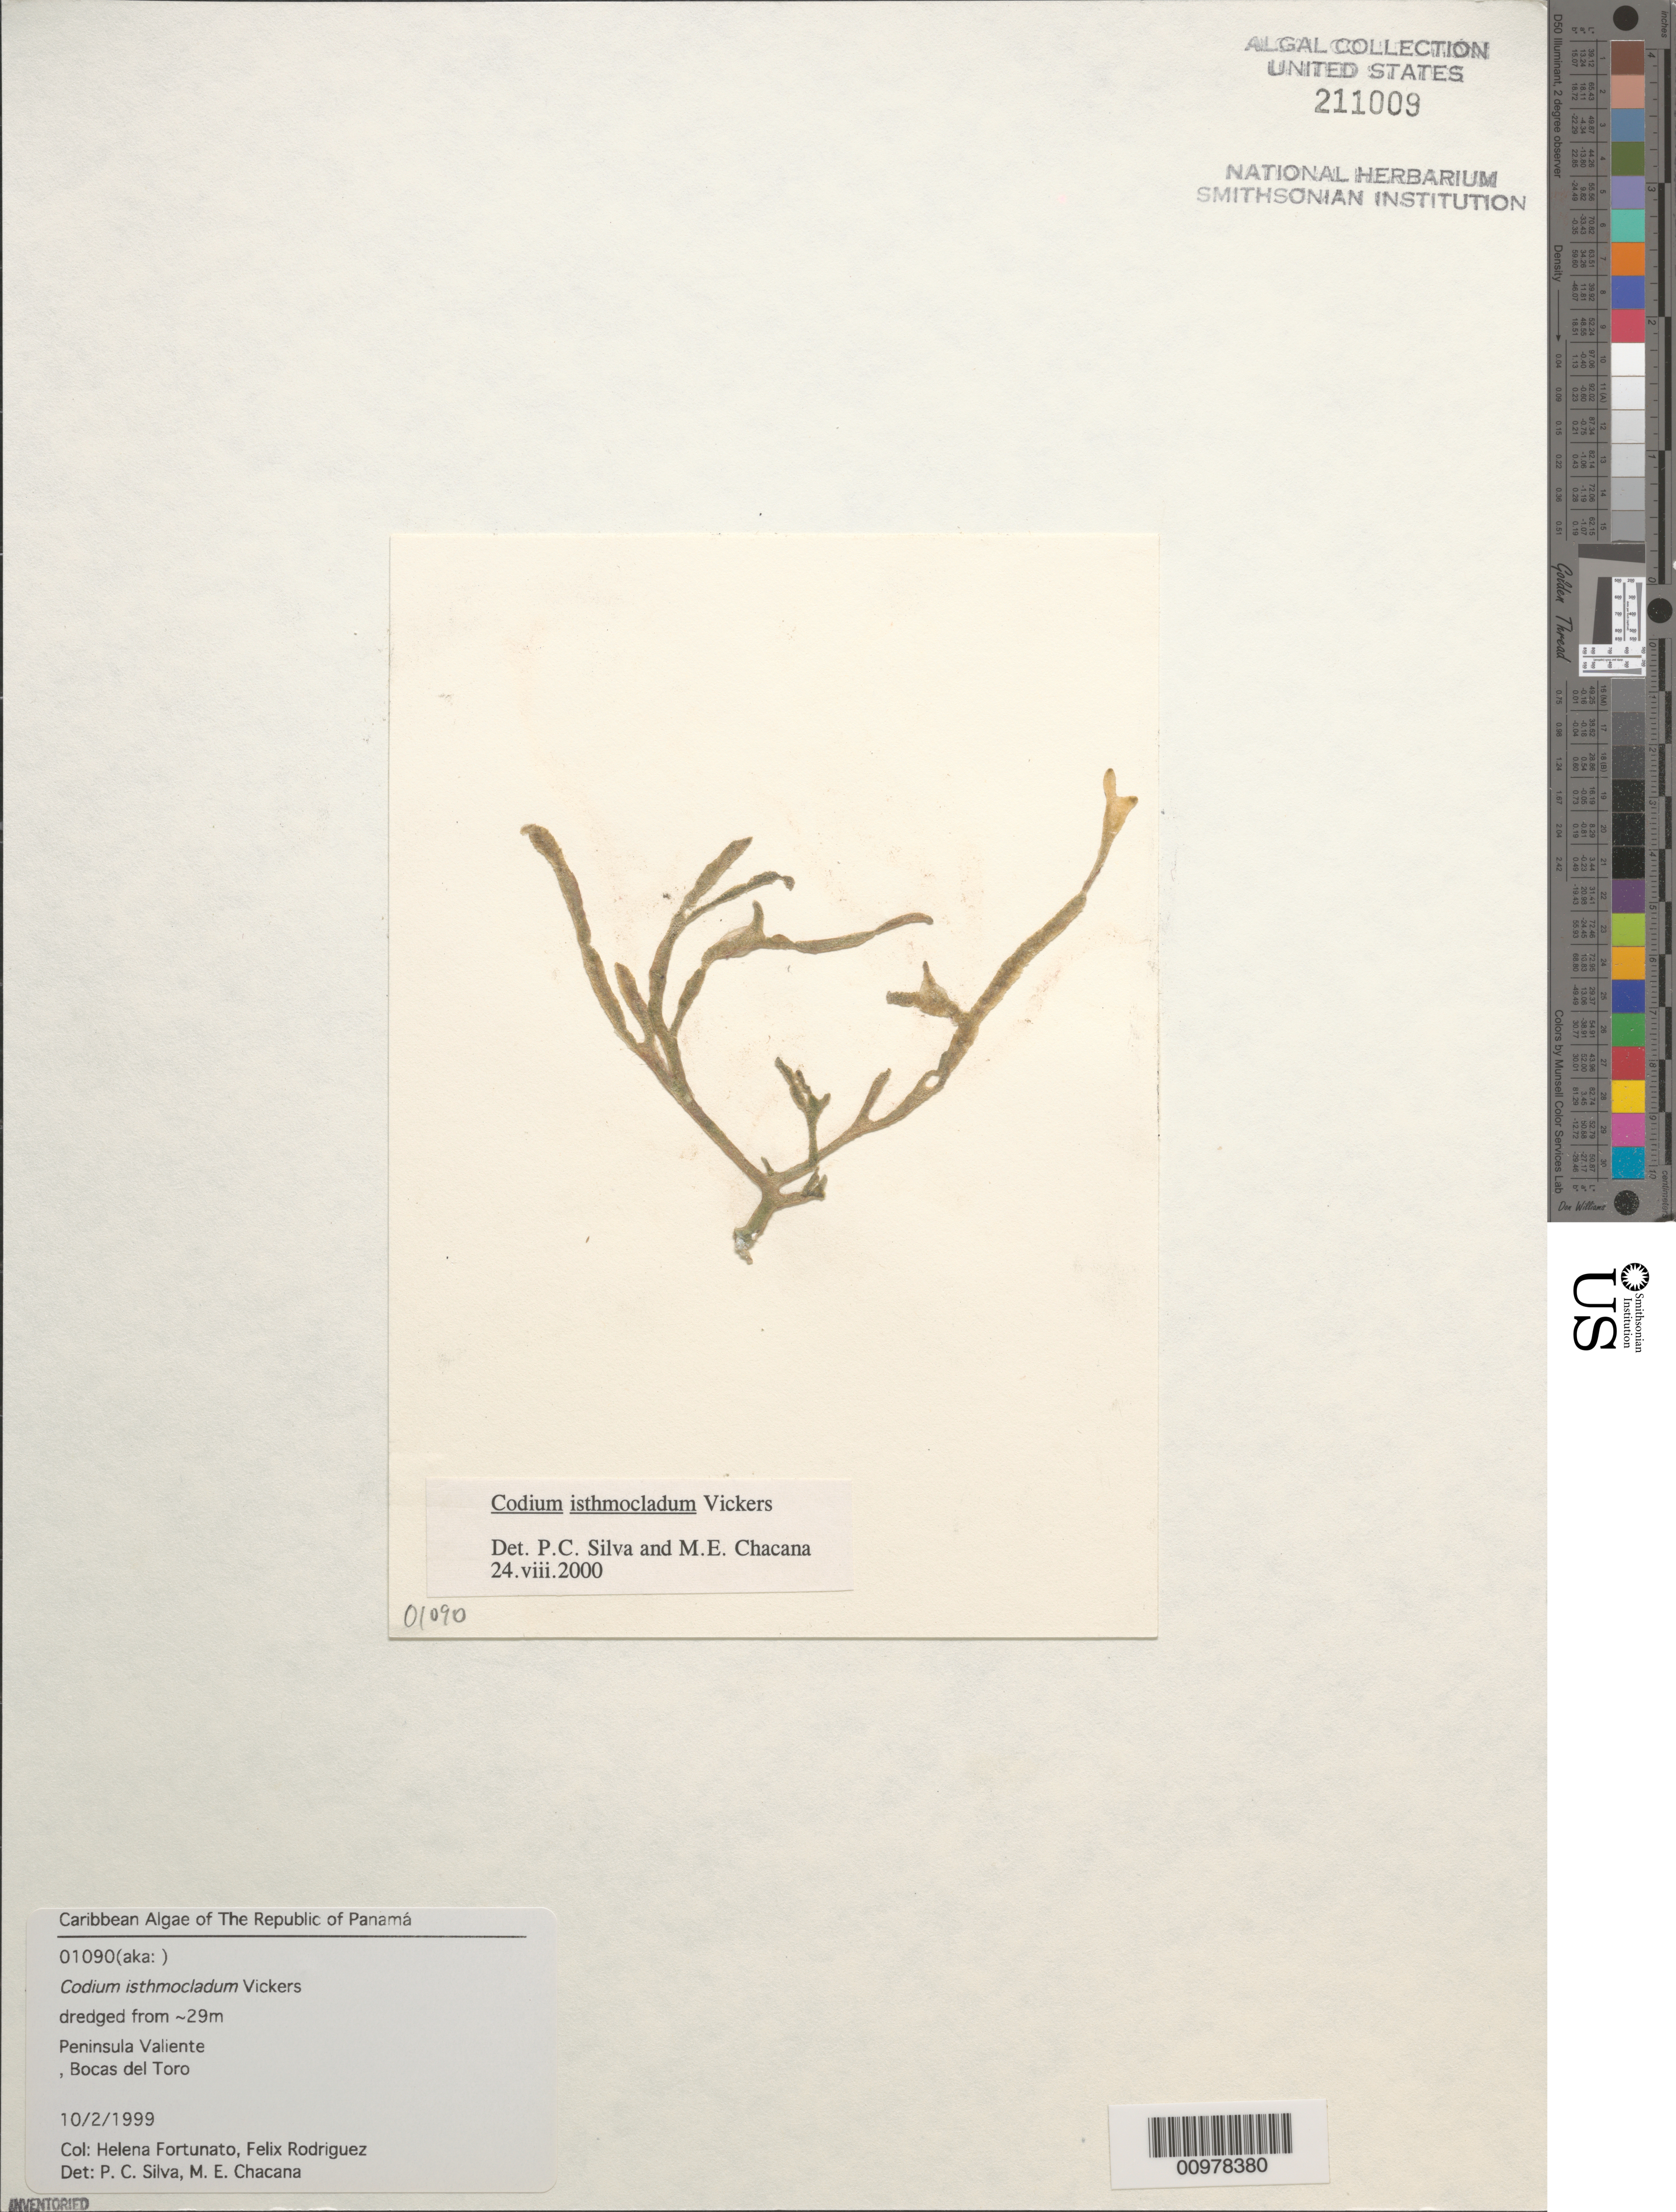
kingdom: Plantae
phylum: Chlorophyta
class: Ulvophyceae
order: Bryopsidales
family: Codiaceae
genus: Codium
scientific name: Codium isthmocladum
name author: Vickers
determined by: Pedroche, F. F.; Silva, P. C.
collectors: H. Fortunato & F. Rodriguez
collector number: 01090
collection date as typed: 02 Oct 1999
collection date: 1999-10-02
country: Panama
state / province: Bocas del Toro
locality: Peninsula Valiente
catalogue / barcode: US 211009